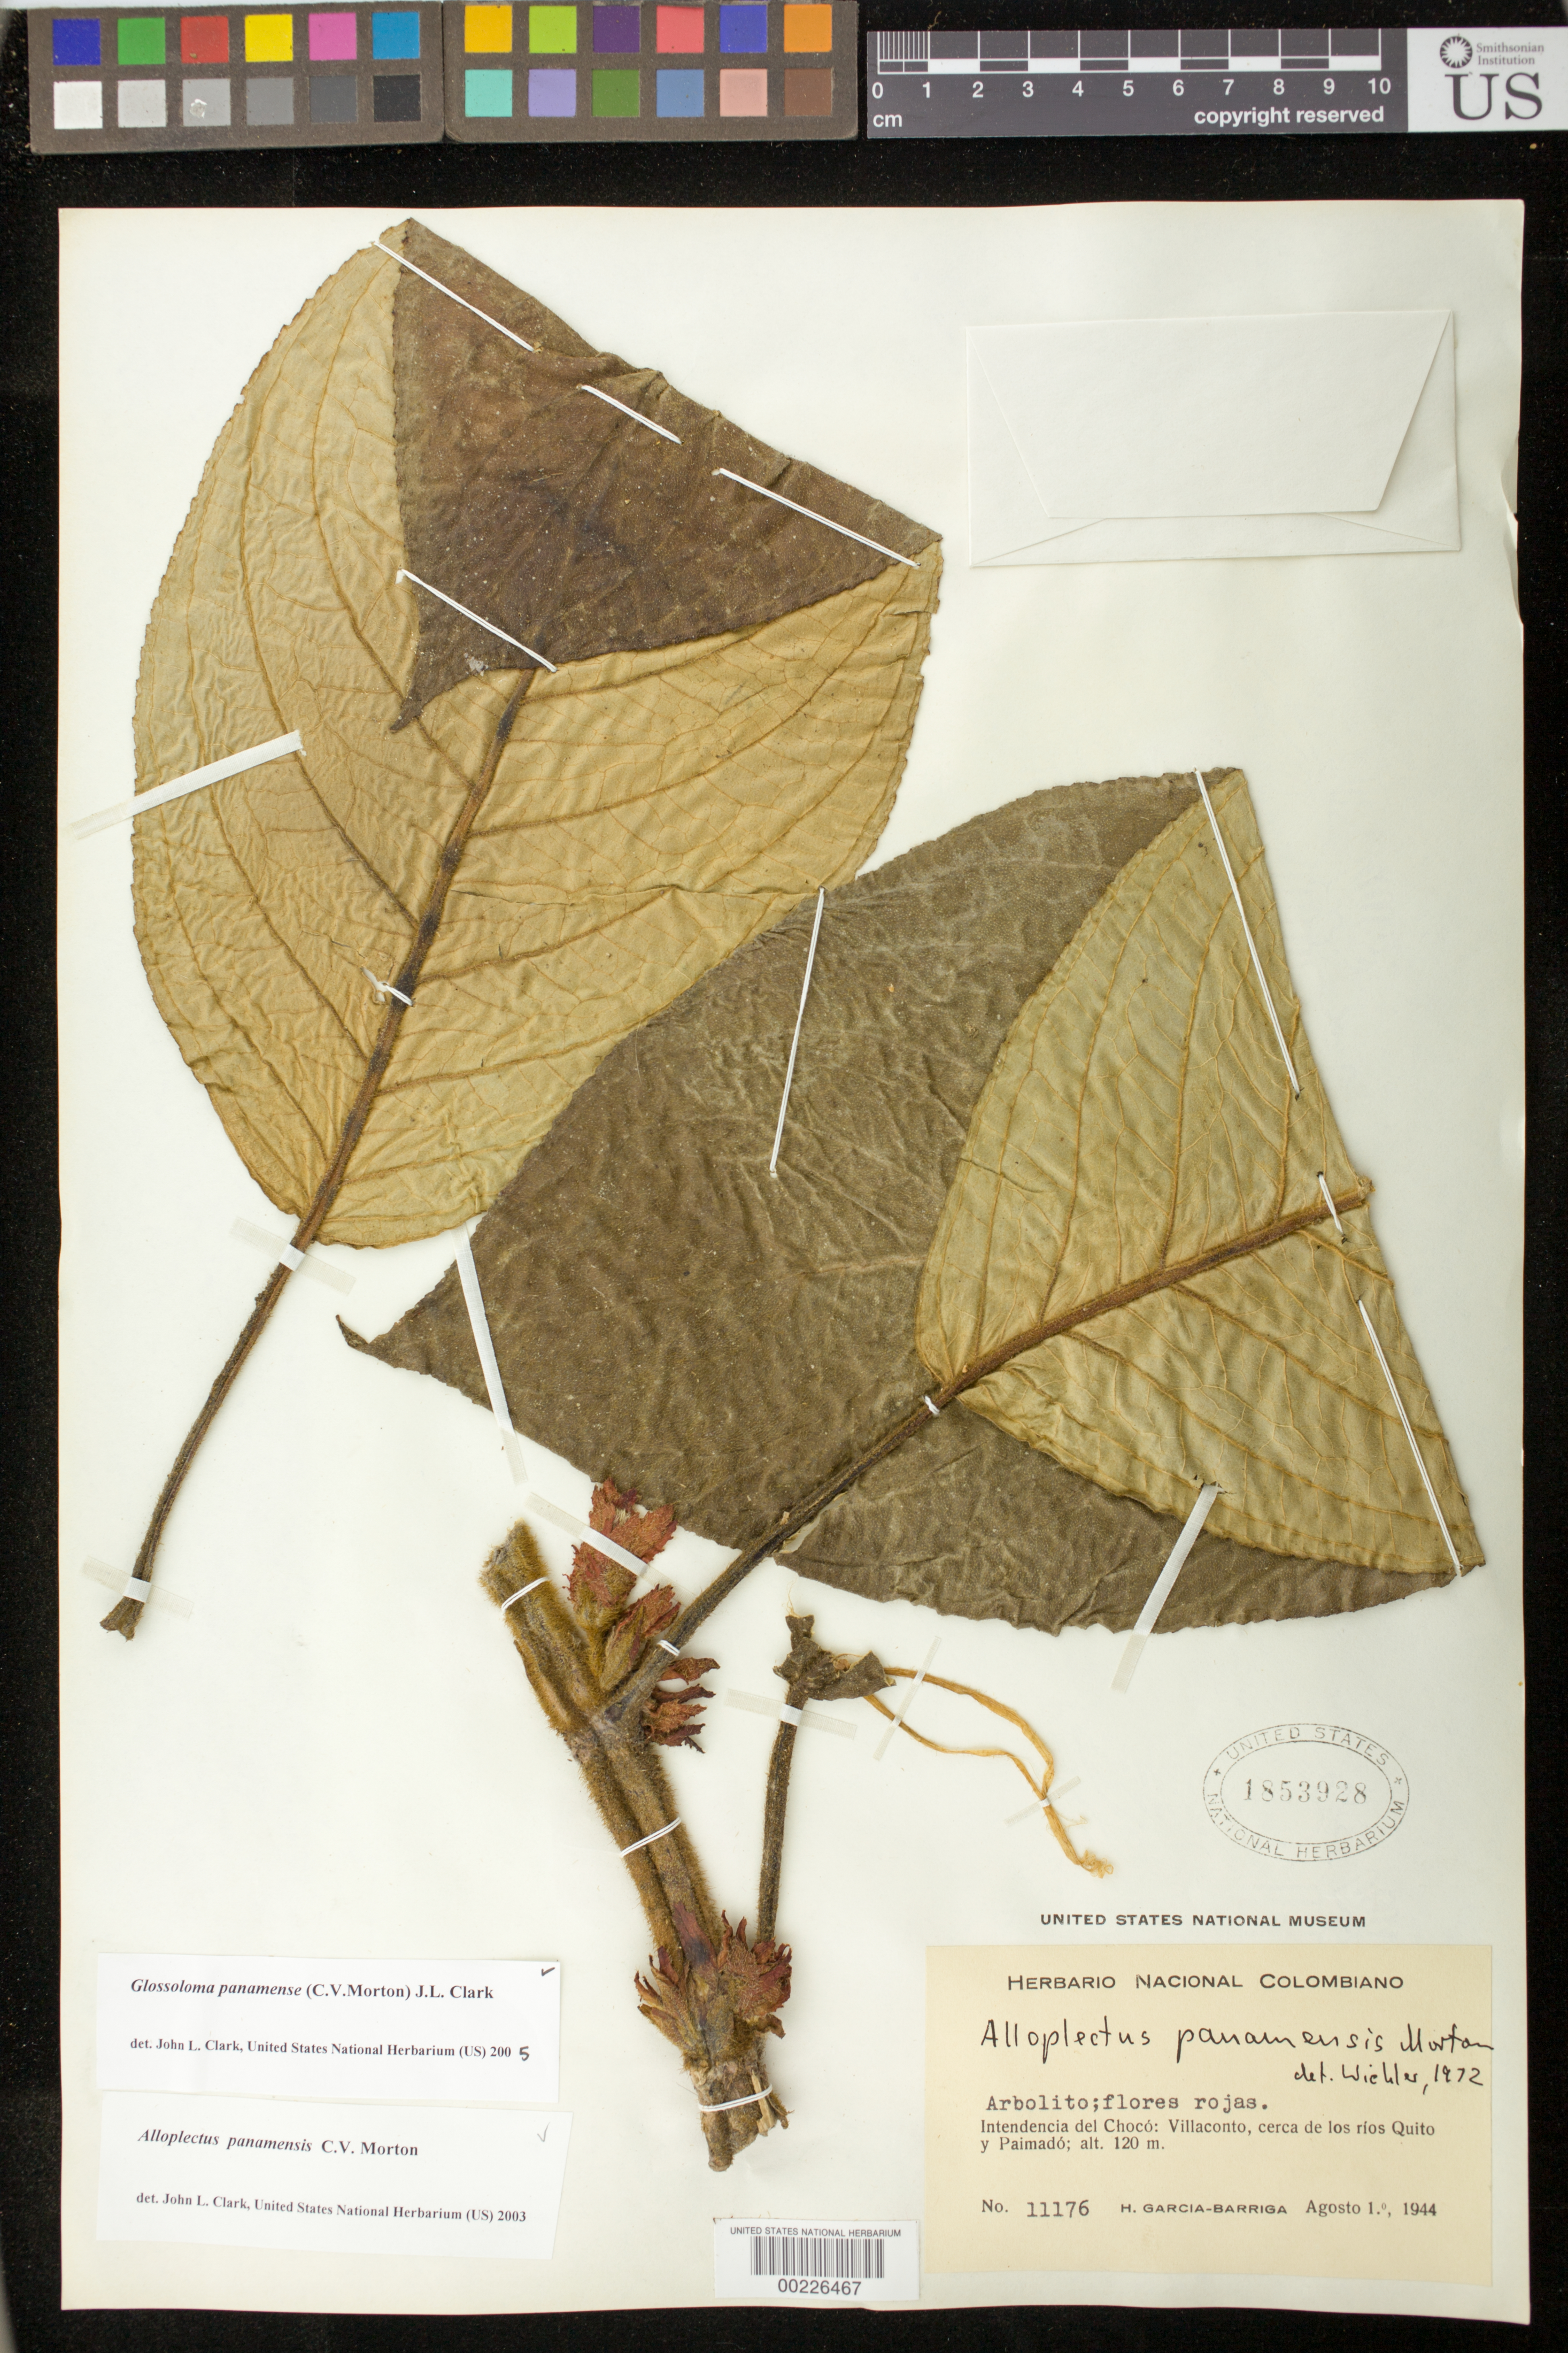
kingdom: Plantae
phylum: Tracheophyta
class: Magnoliopsida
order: Lamiales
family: Gesneriaceae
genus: Glossoloma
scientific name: Glossoloma panamense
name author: (C.V. Morton) J.L. Clark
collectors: H. García Barriga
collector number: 11176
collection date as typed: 01 Aug 1944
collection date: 1944-08-01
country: Colombia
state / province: Chocó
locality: Villaconto, ca. de los rios Quito y Paimado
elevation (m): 120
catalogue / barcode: US 1853928